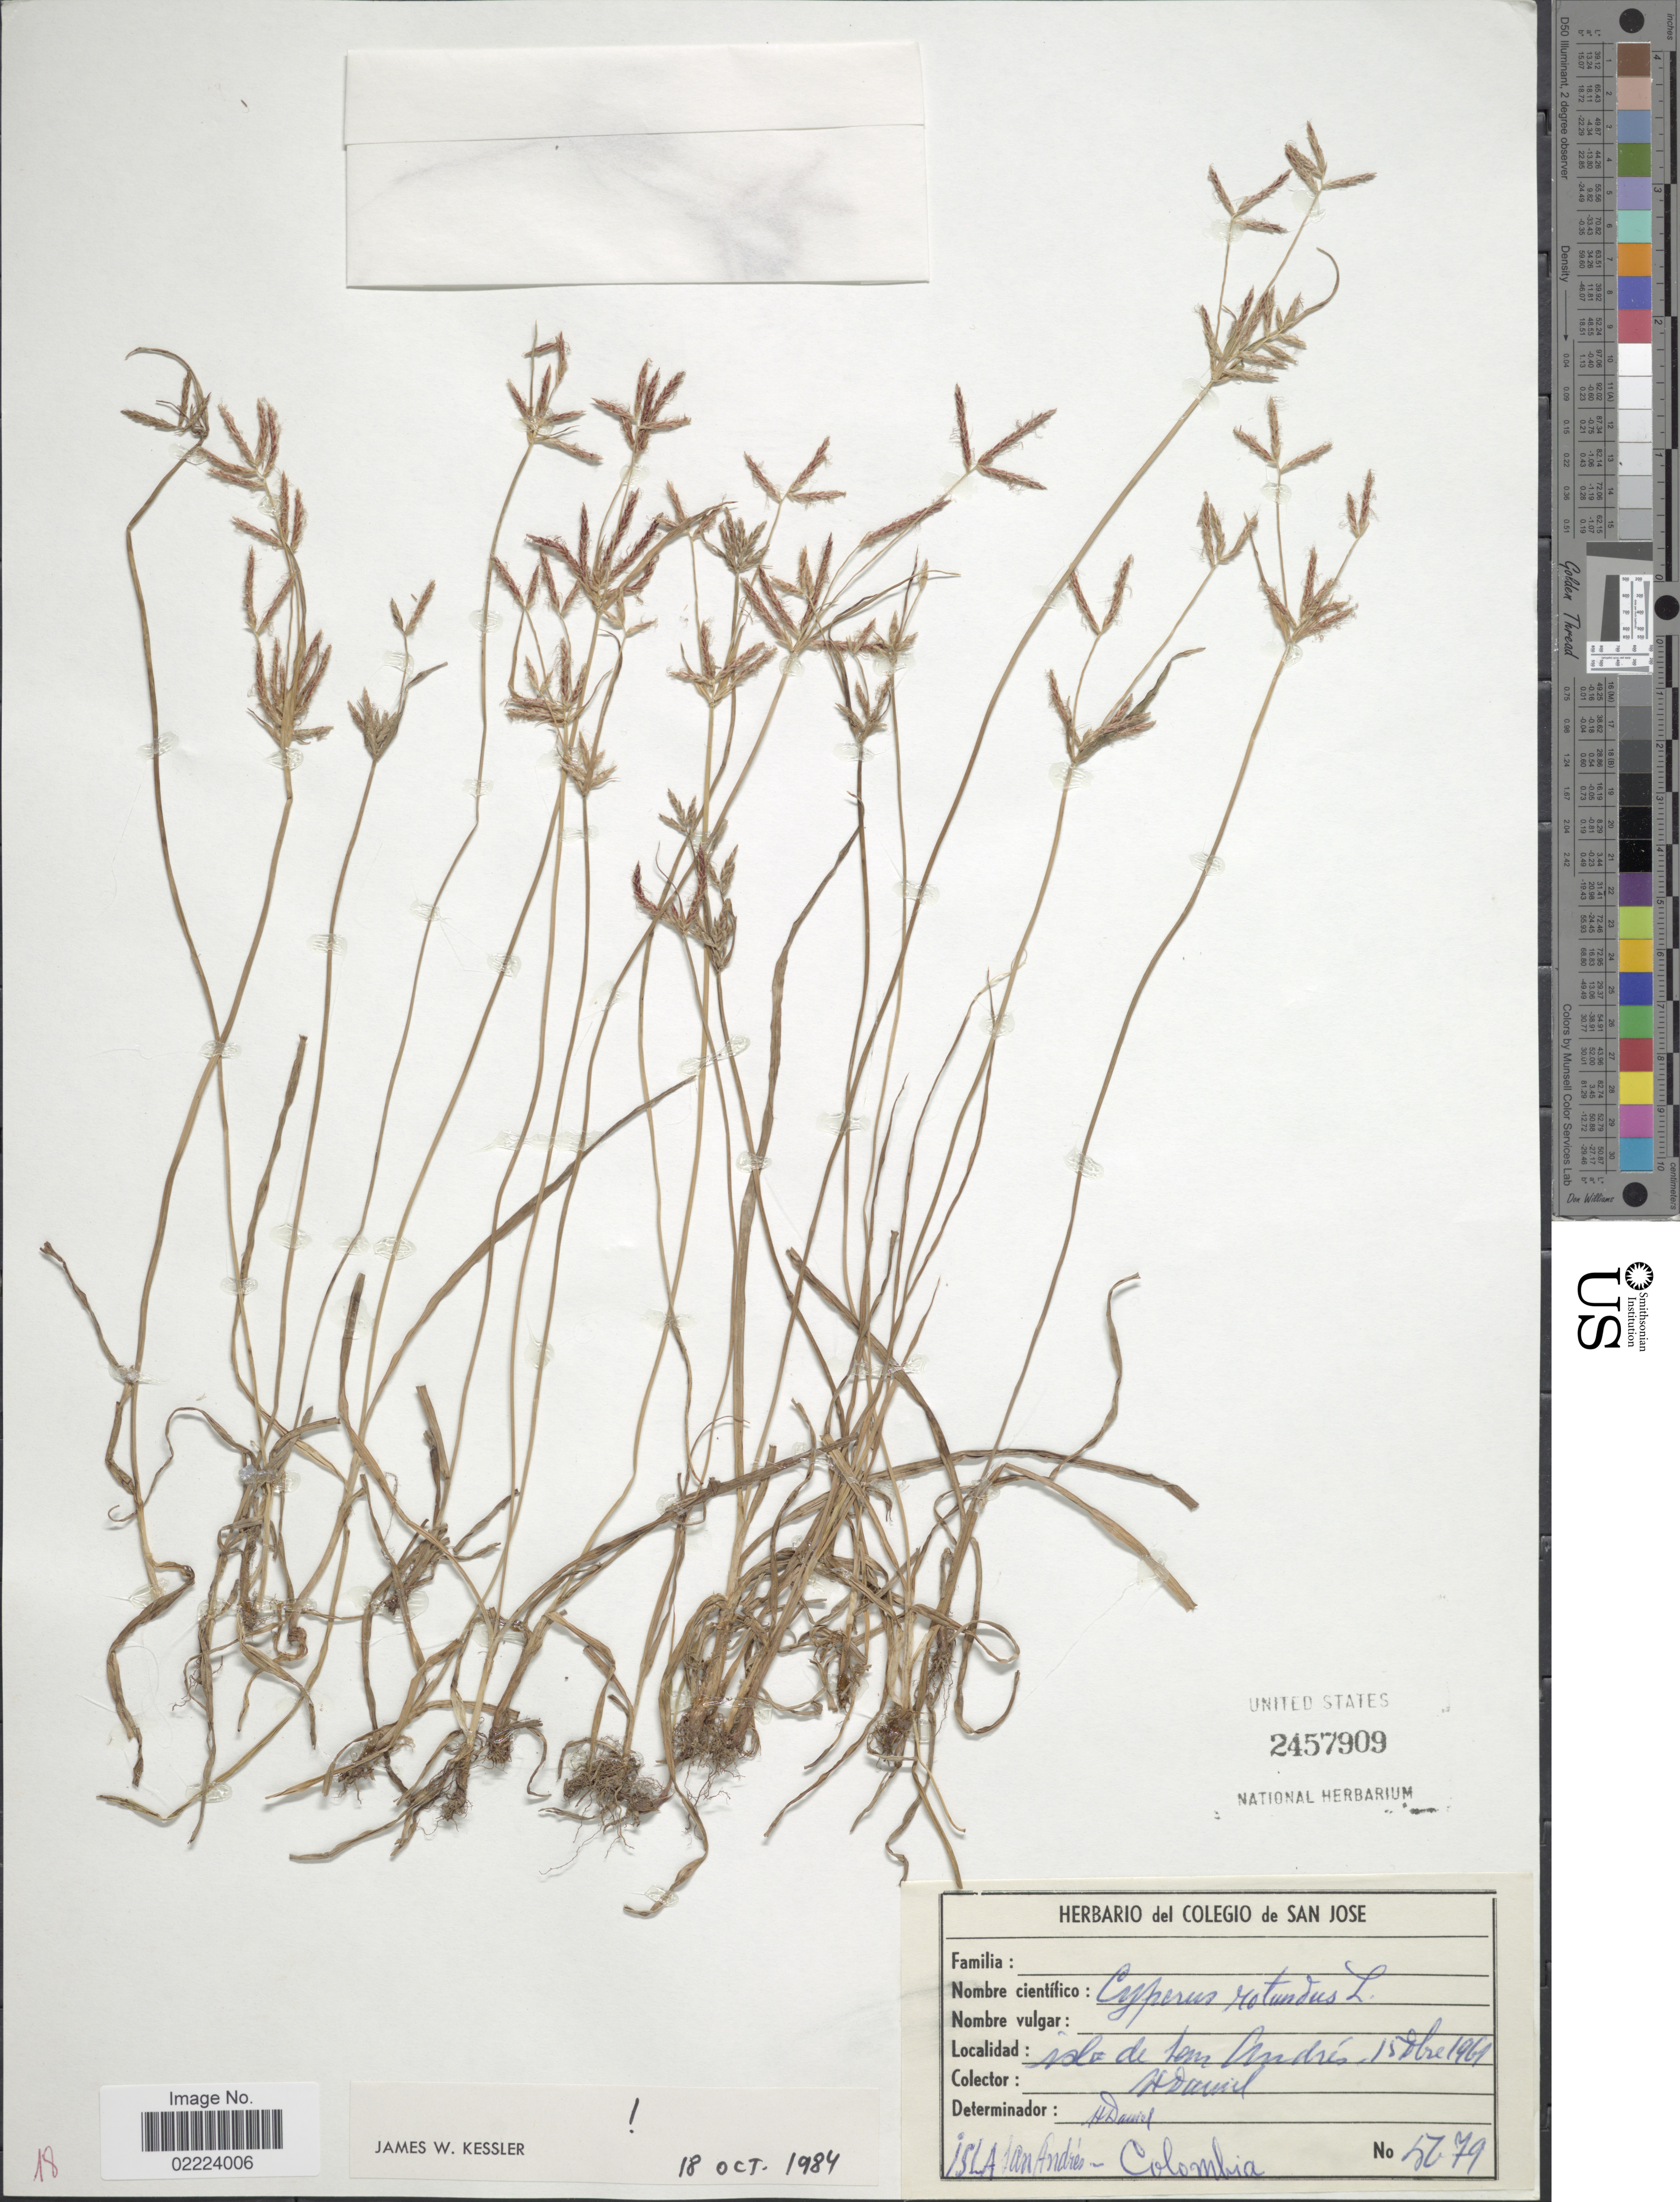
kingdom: Plantae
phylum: Tracheophyta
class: Liliopsida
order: Poales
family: Cyperaceae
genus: Cyperus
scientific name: Cyperus rotundus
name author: L.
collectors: H. Daniel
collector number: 5679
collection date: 1961-10-15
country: Colombia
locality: Isla de San Andres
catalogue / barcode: US 2457909